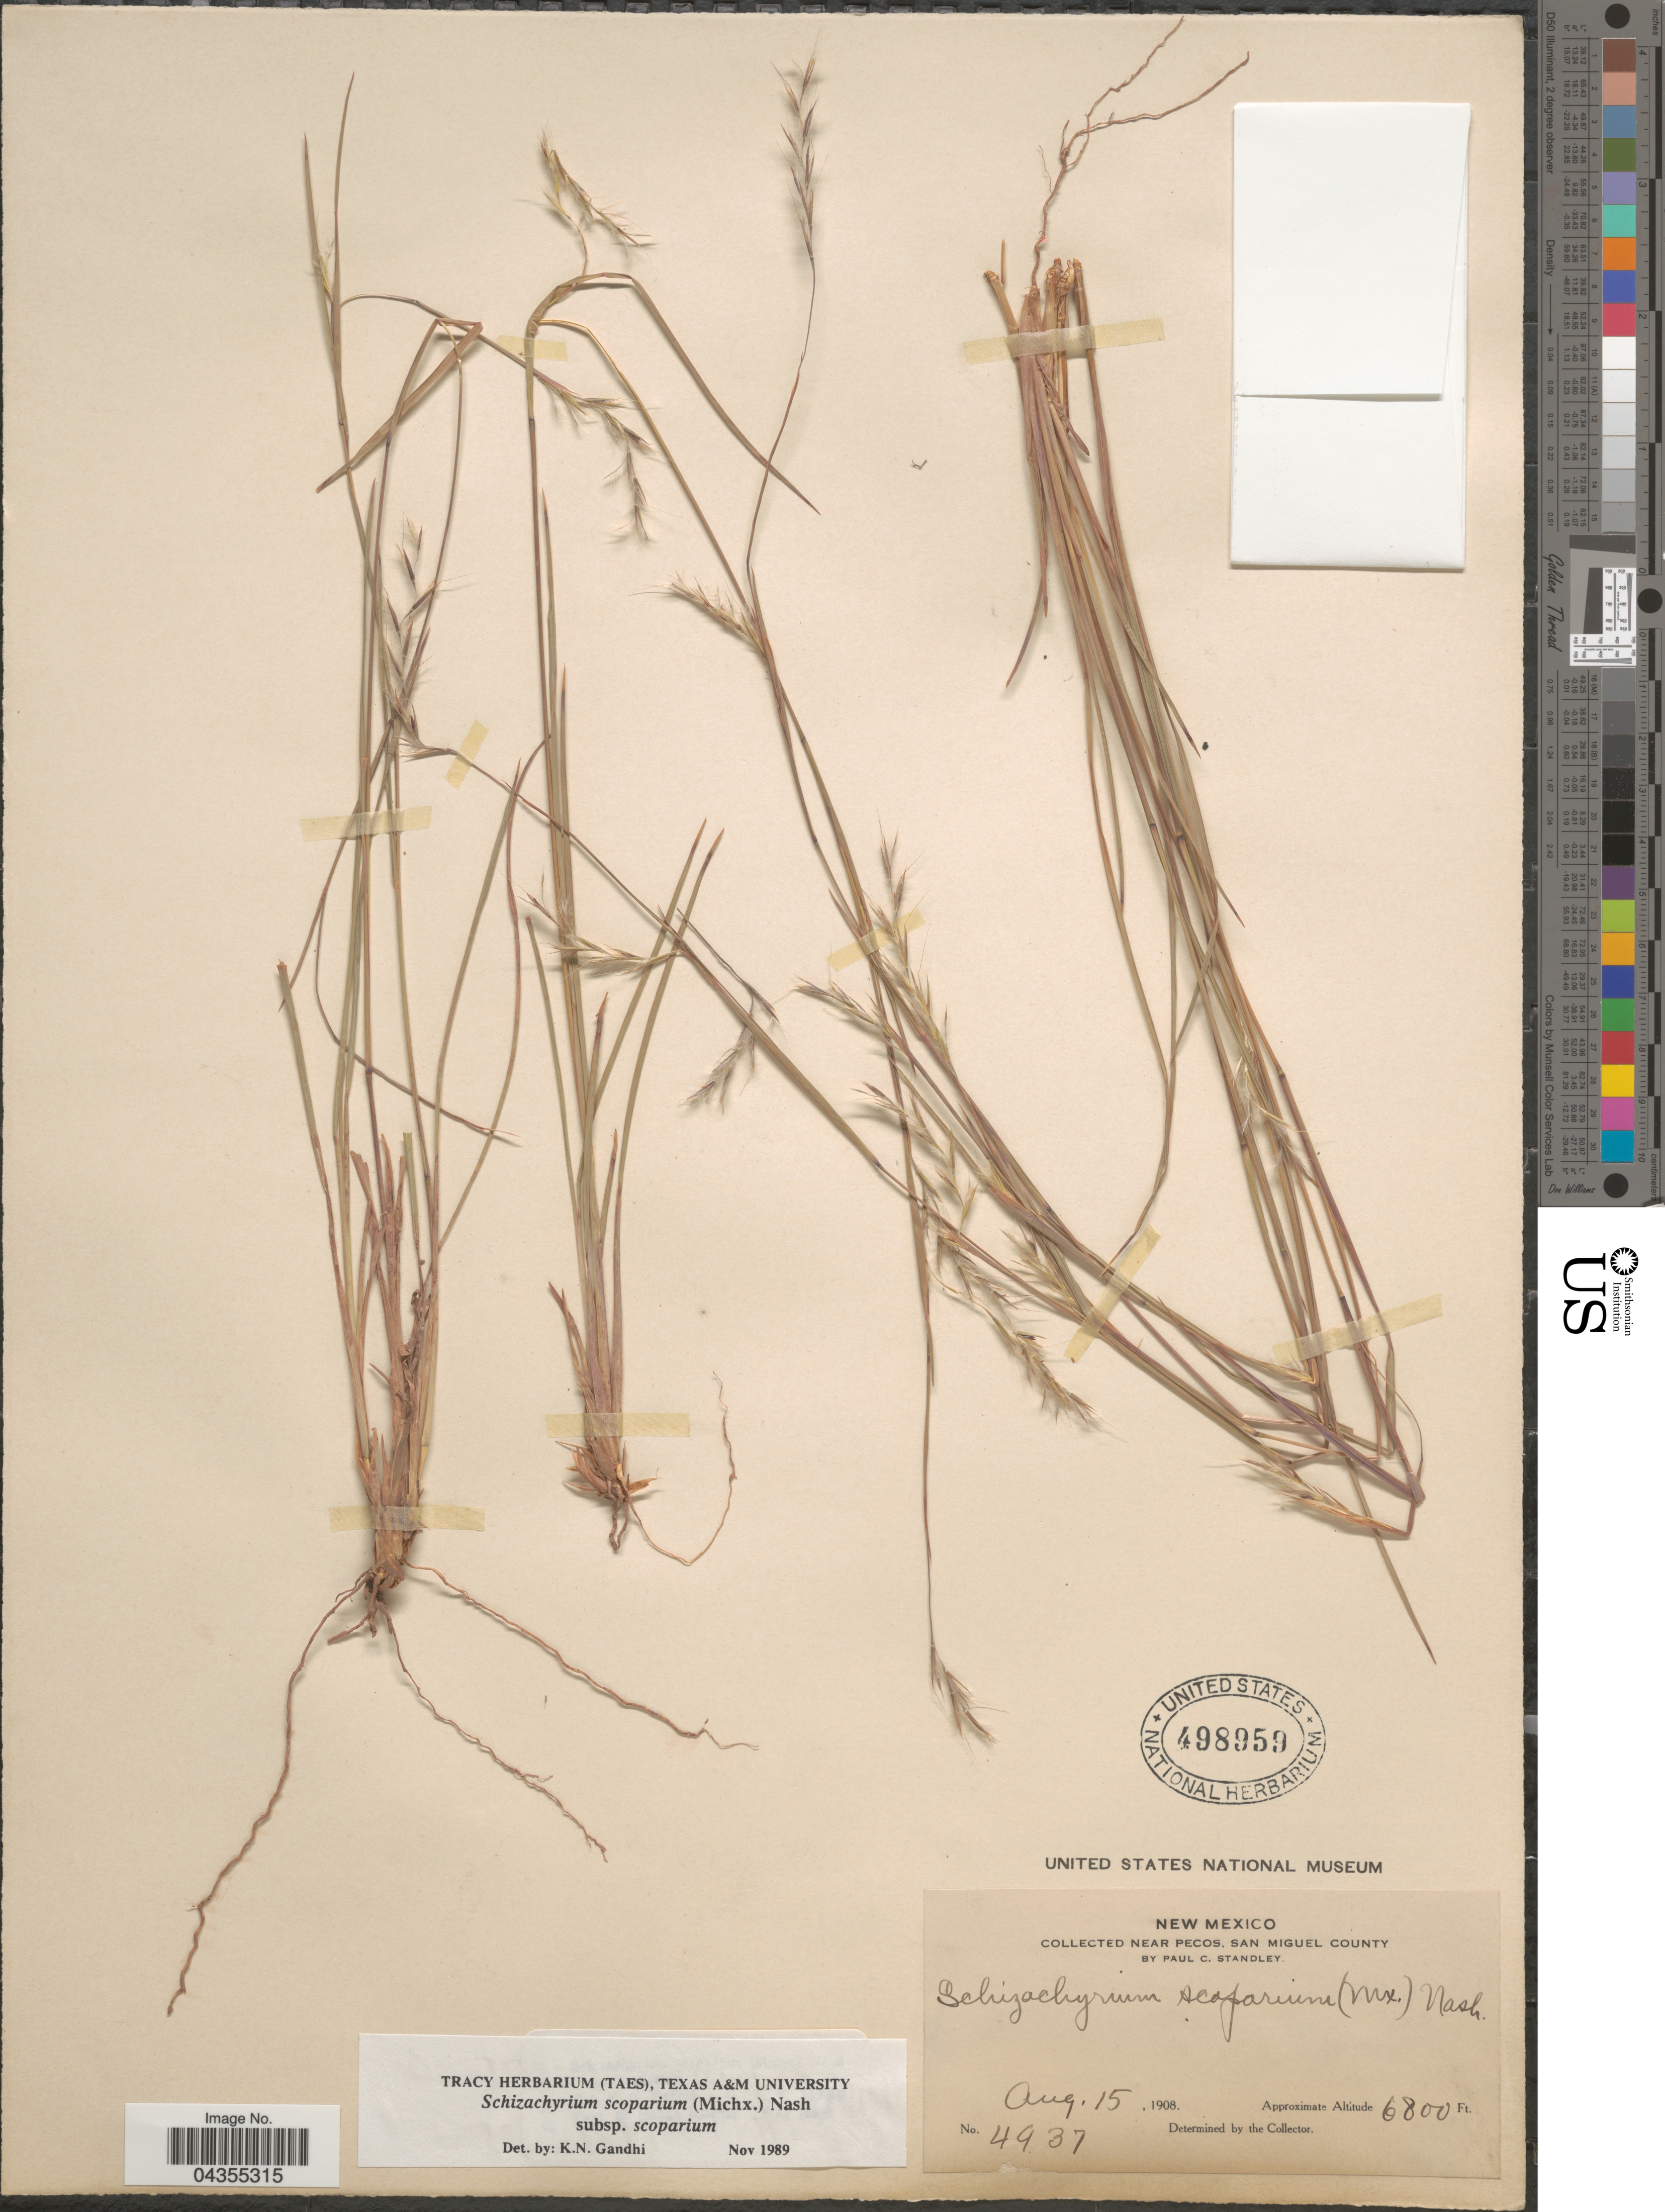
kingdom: Plantae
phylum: Tracheophyta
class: Liliopsida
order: Poales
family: Poaceae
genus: Schizachyrium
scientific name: Schizachyrium scoparium var. scoparium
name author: (Michx.) Nash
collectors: P. C. Standley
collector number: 4937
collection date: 1908-08-15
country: United States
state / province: New Mexico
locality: Near Pecos, San Miguel County.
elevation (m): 2073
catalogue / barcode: US 498959